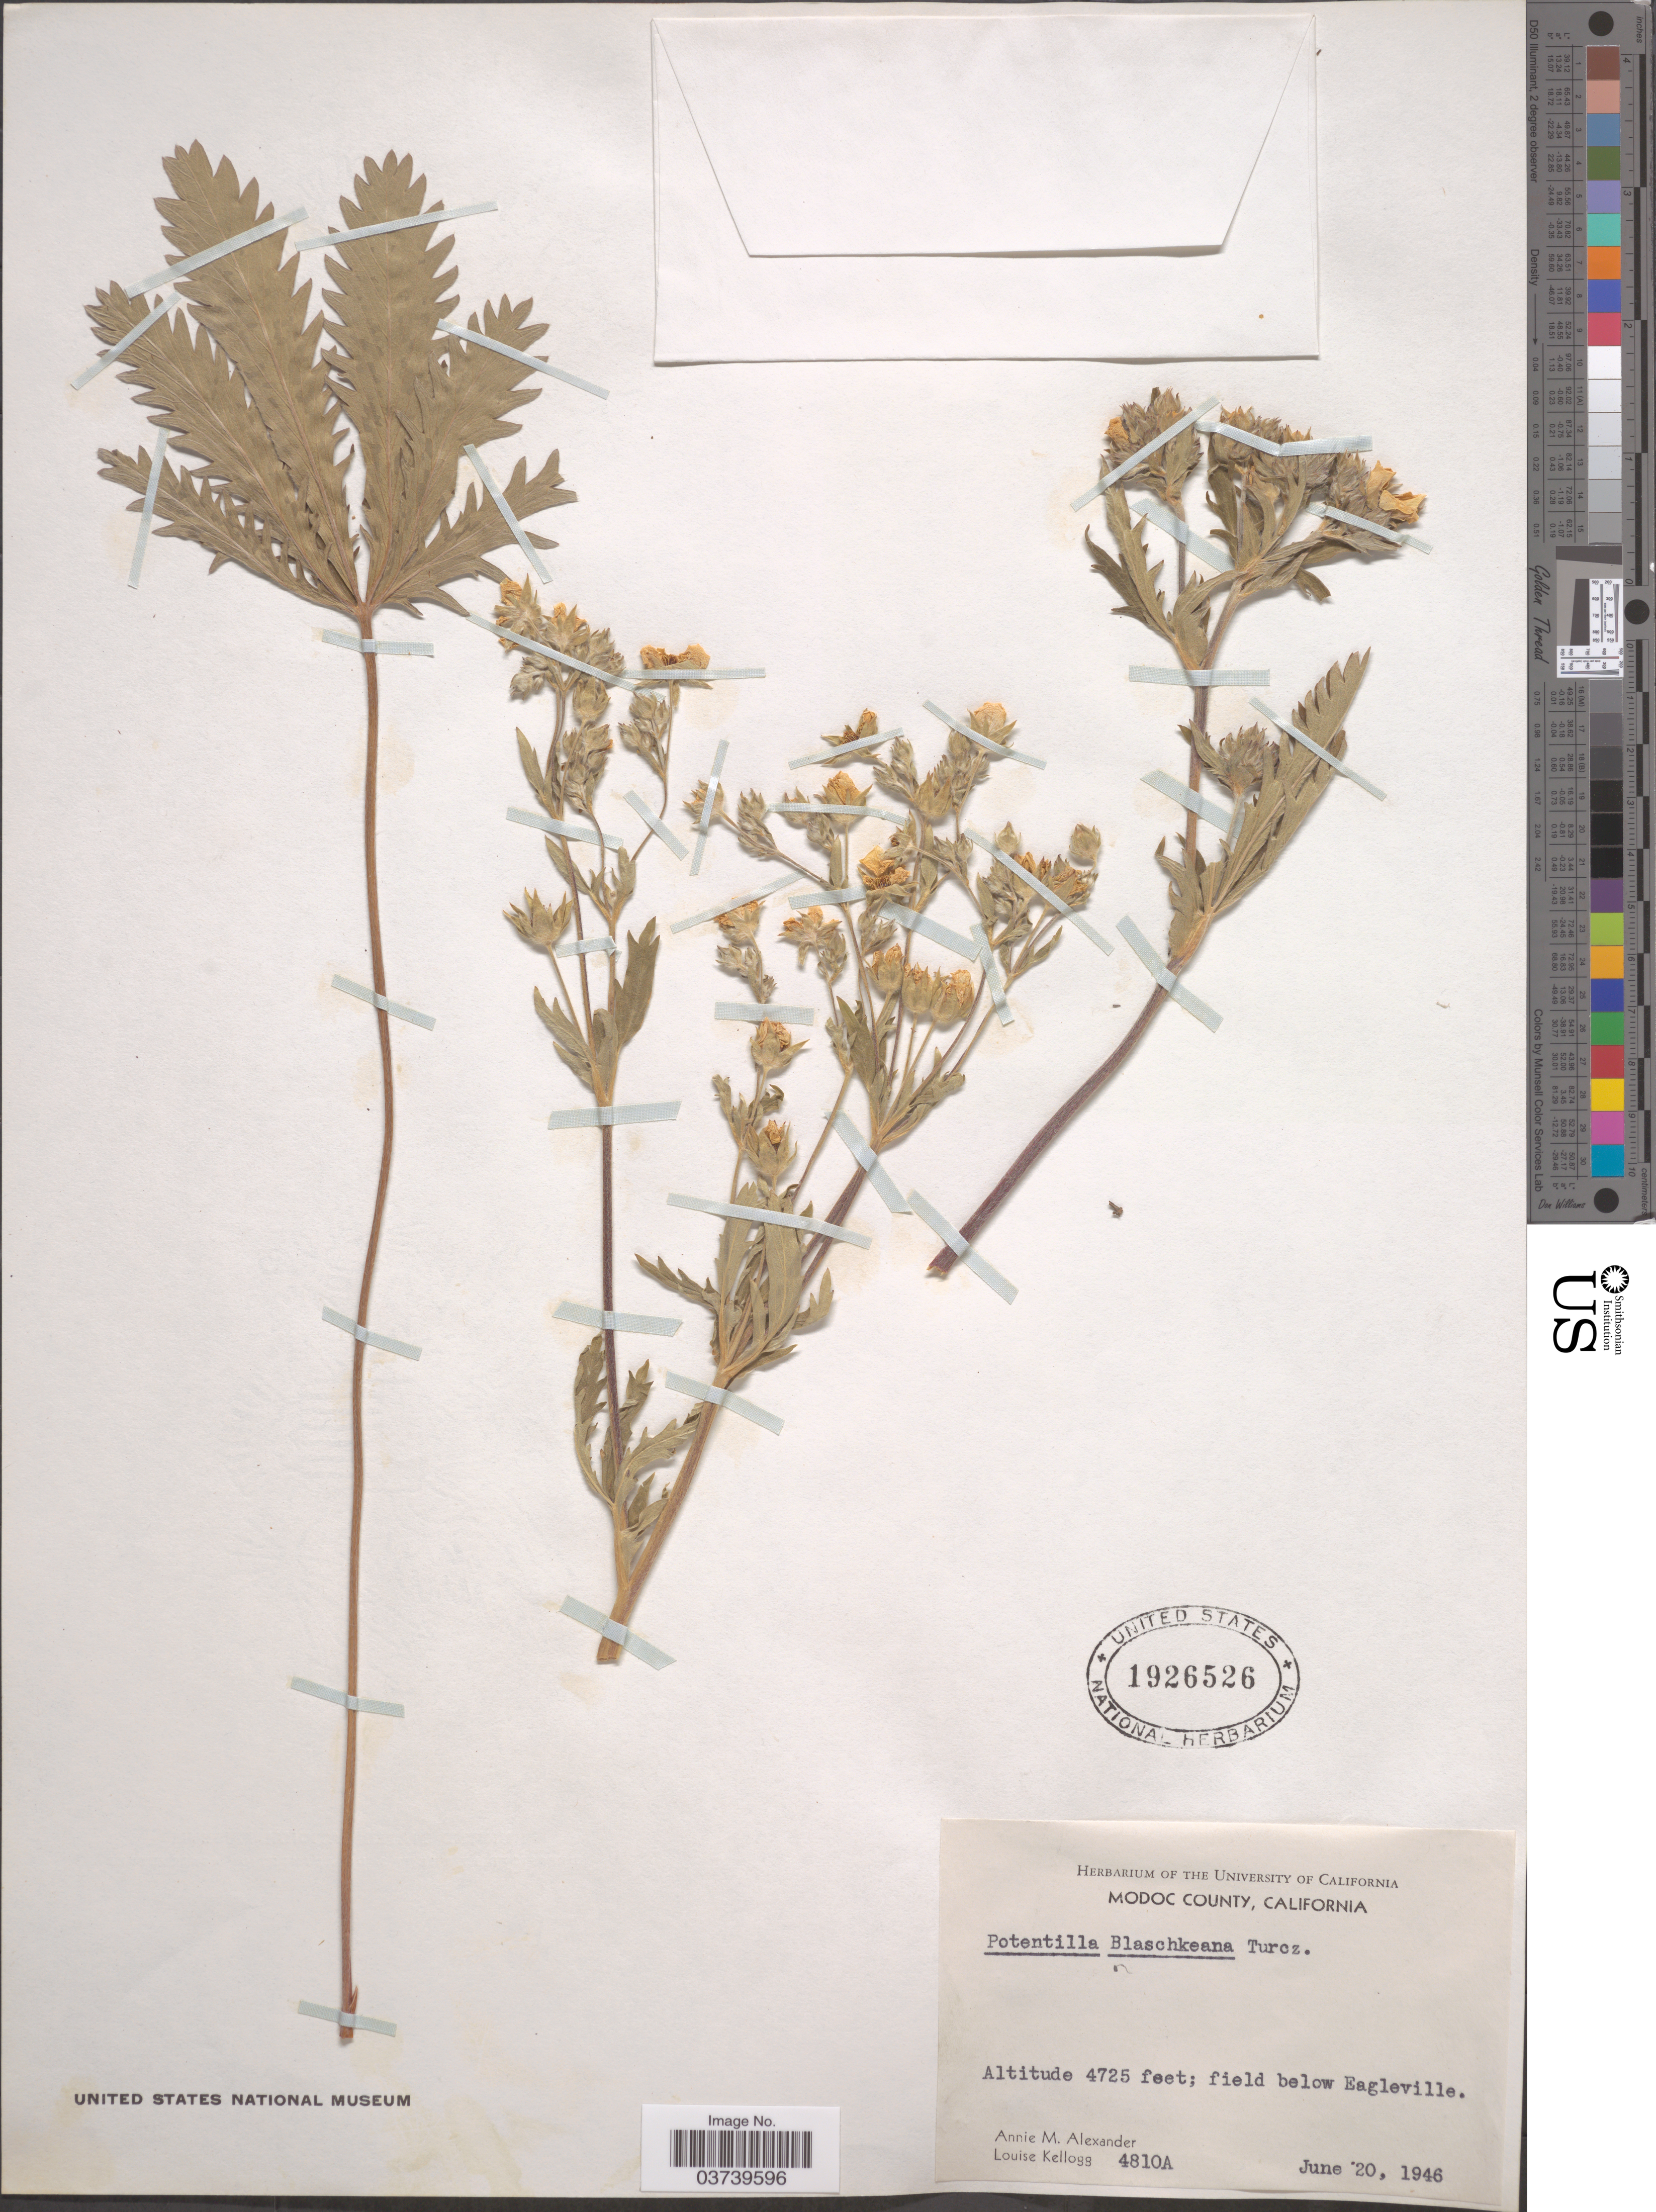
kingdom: Plantae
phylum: Tracheophyta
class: Magnoliopsida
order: Rosales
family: Rosaceae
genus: Potentilla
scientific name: Potentilla gracilis var. fastigiata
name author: (Nutt.) S. Watson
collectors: A. M. Alexander & L. Kellogg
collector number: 4810A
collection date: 1946-06-20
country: United States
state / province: California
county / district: Modoc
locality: Modoc County. Field below Eagleville.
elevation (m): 1440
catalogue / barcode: US 1926526